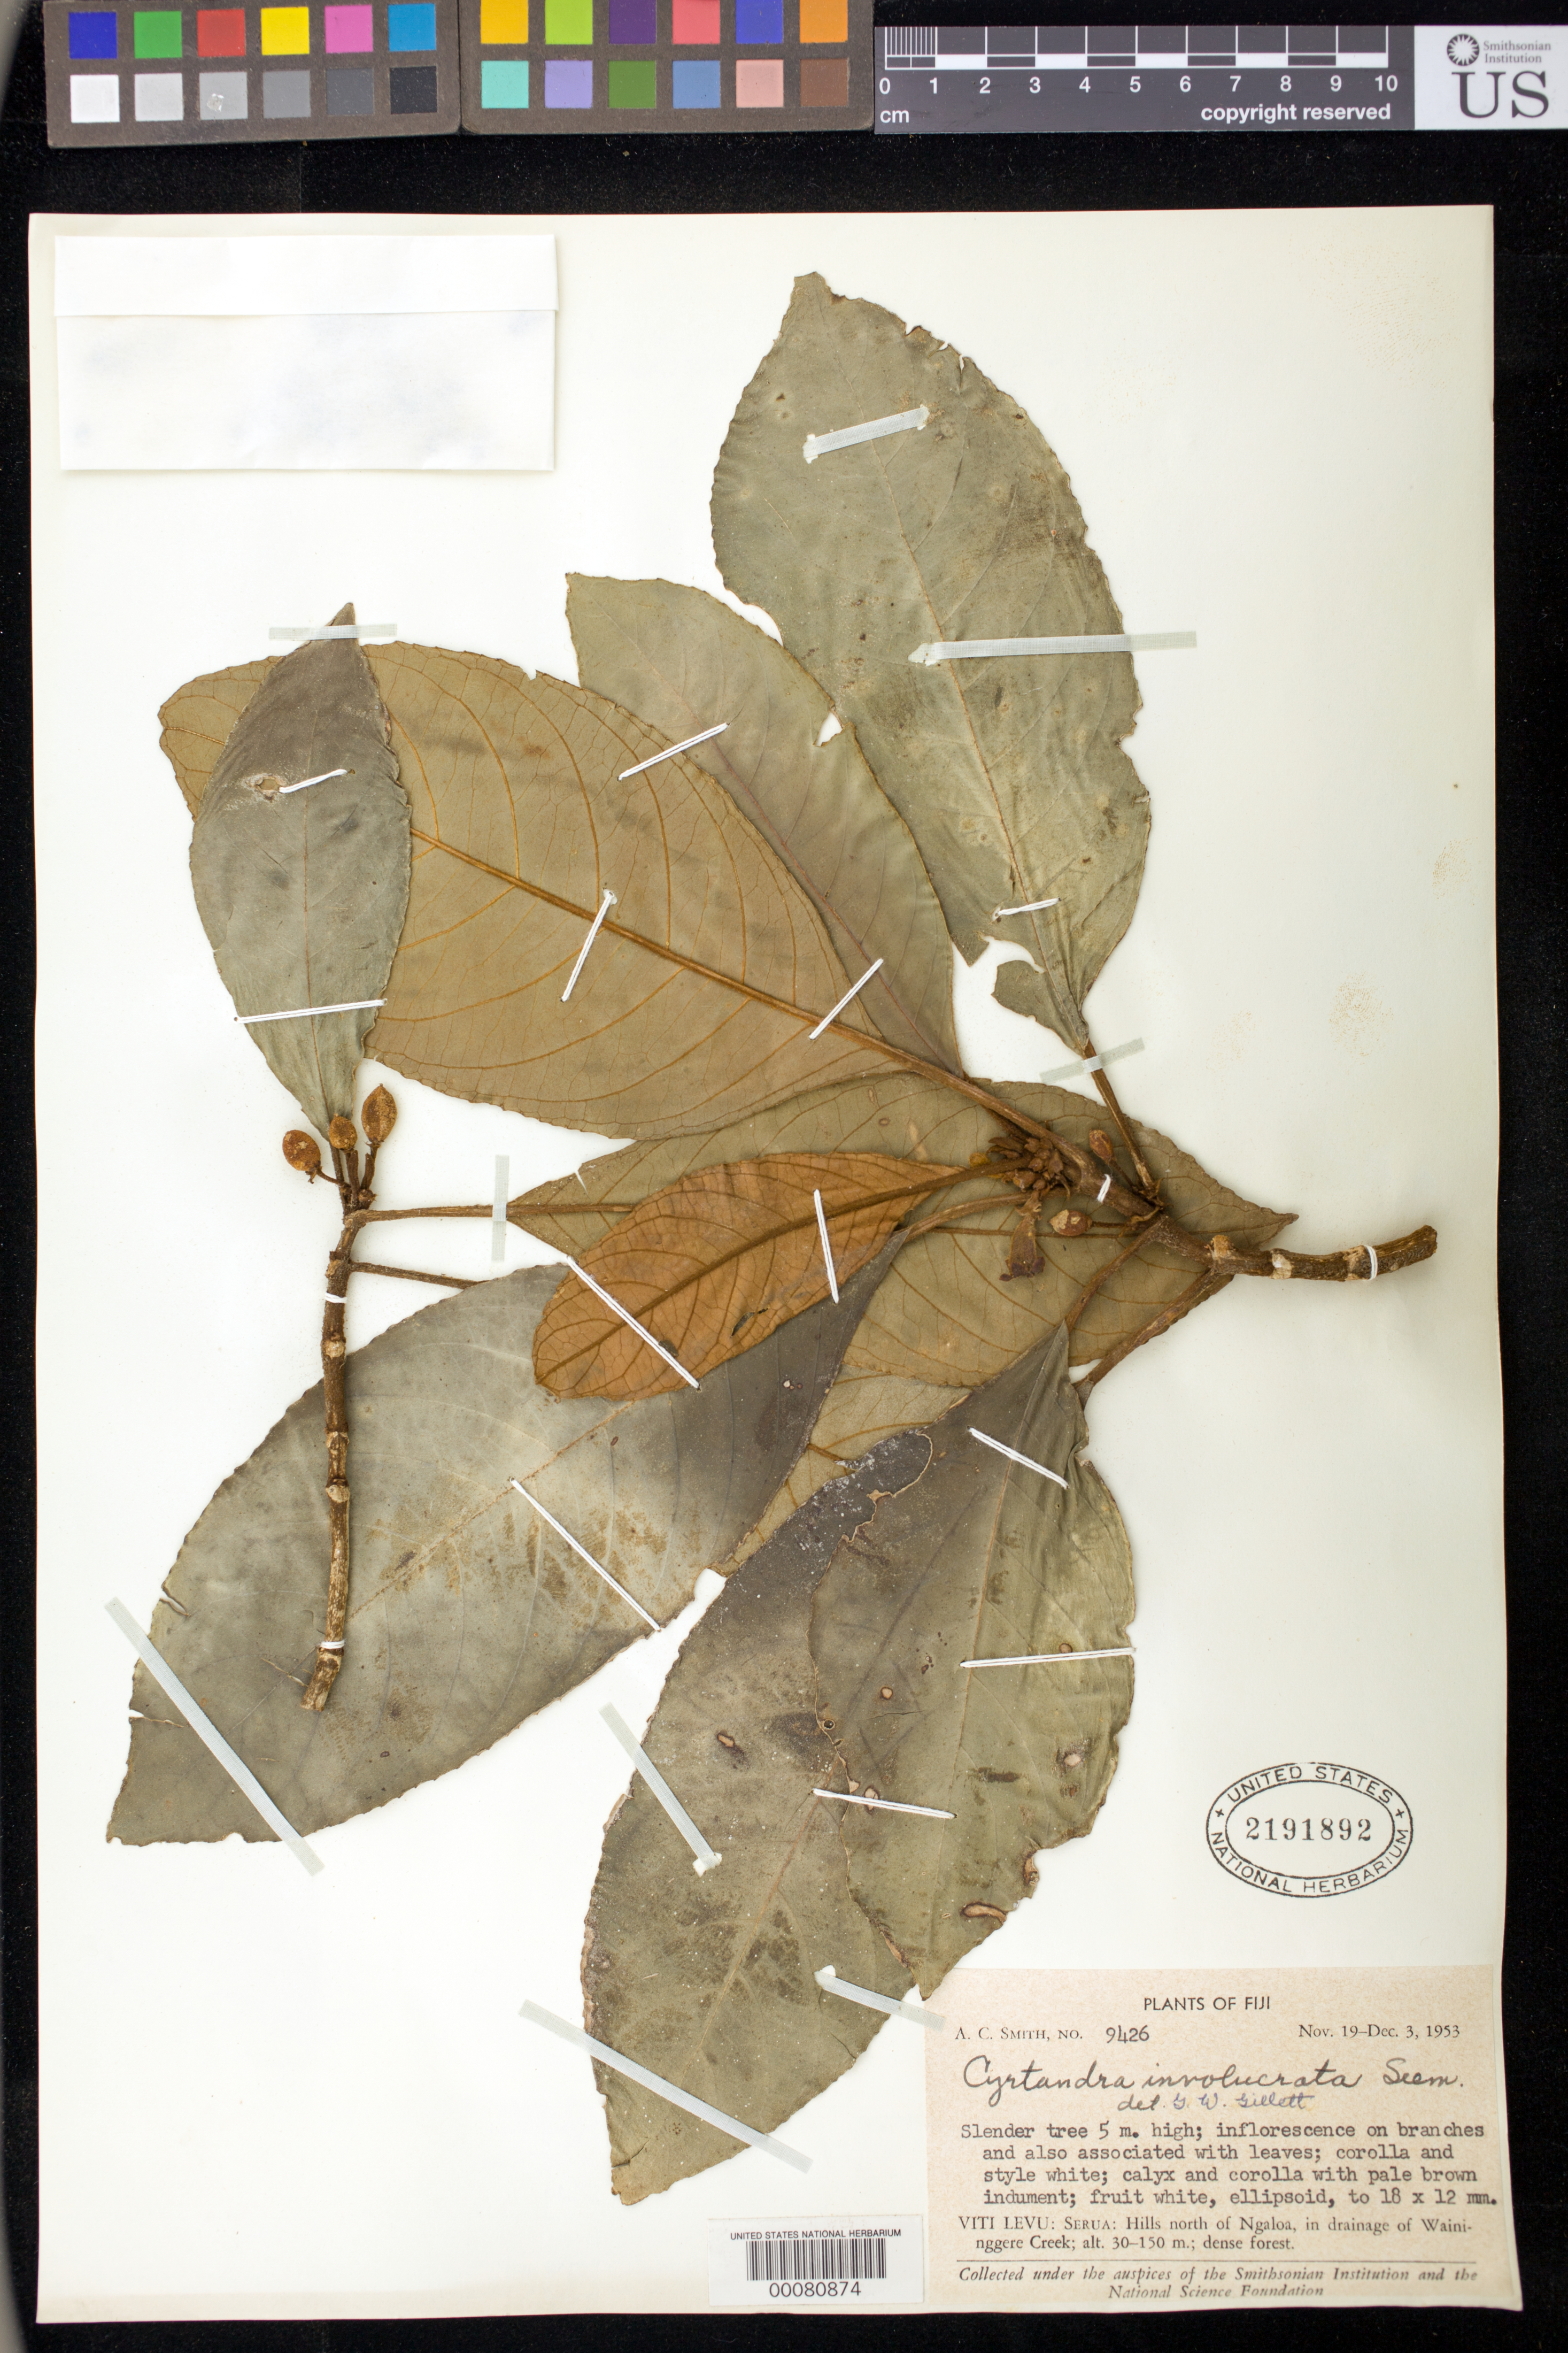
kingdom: Plantae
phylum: Tracheophyta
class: Magnoliopsida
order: Lamiales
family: Gesneriaceae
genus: Cyrtandra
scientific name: Cyrtandra involucrata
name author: Seem.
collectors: A. C. Smith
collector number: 9426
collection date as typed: Nov-Dec 1953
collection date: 1953-11/1953-12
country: Fiji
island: Viti Levu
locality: Serua, hills n of ngaloa, in drainage of waininggere creek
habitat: Dense forest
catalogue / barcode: US 2191892